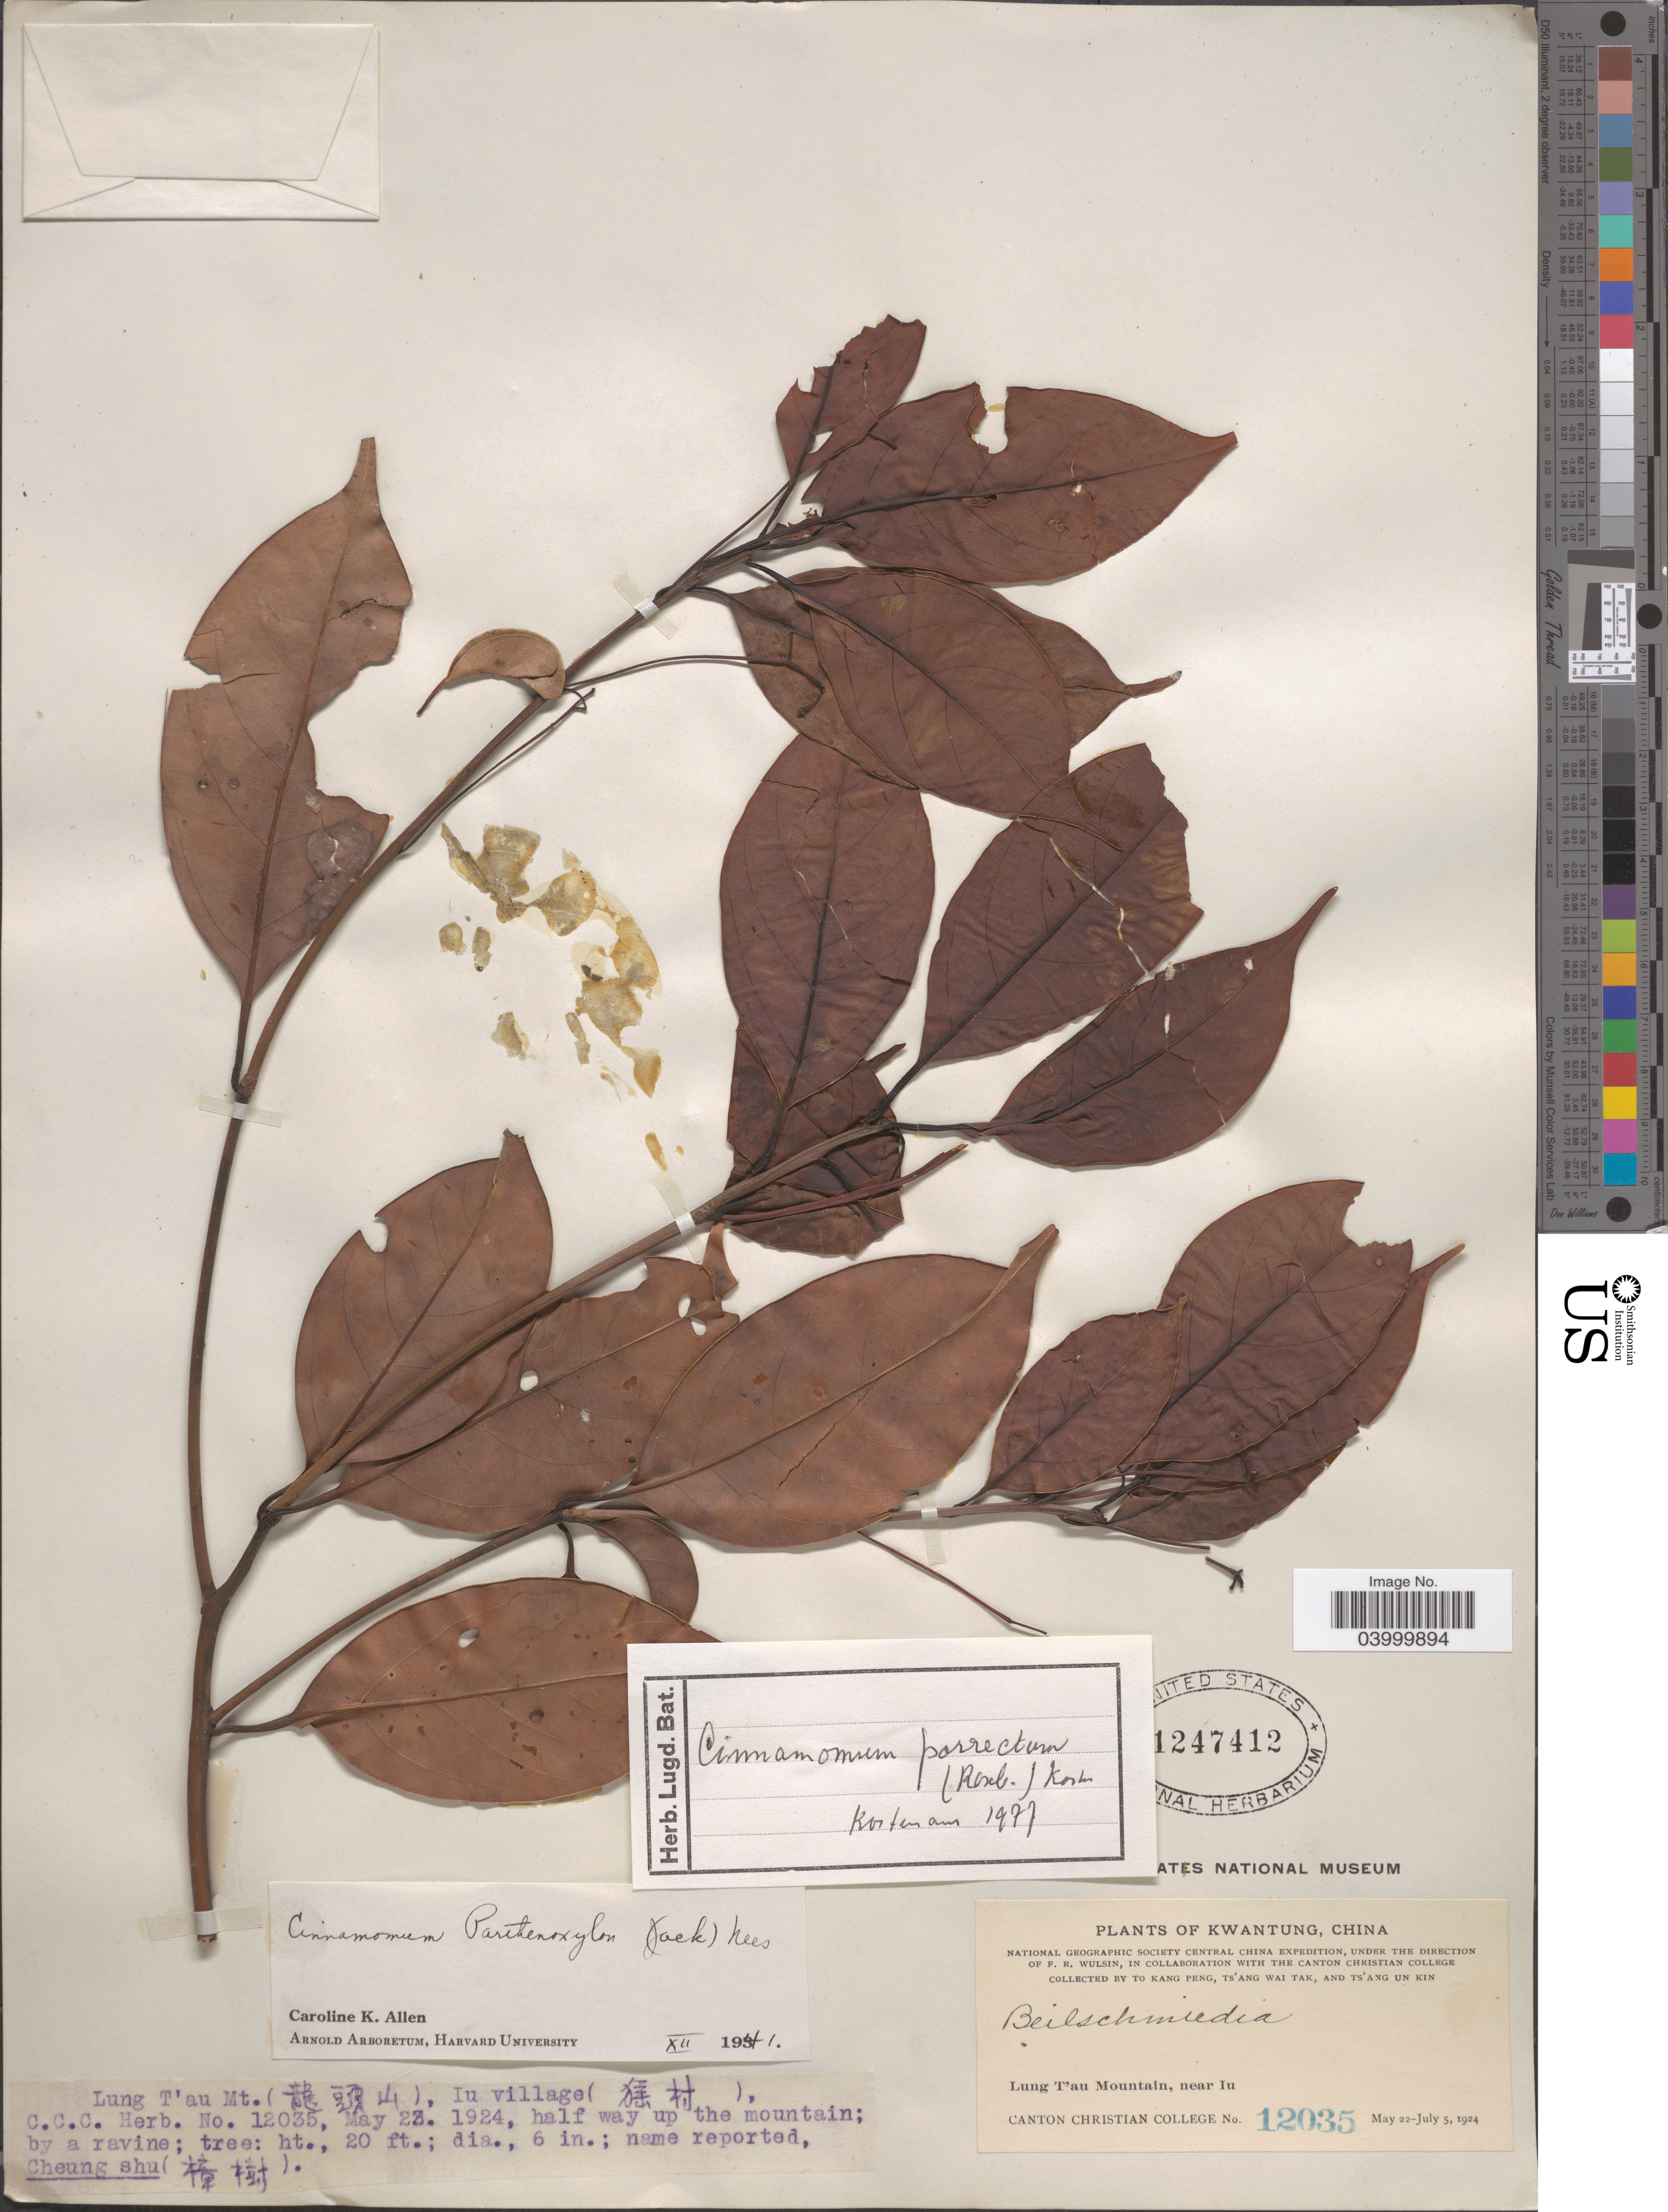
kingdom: Plantae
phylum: Tracheophyta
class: Magnoliopsida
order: Laurales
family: Lauraceae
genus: Cinnamomum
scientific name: Cinnamomum porrectum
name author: (Roxb.) Kosterm.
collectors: To Kang P'eng, W. T. Tsang & Ts' Ang Un Kin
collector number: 12035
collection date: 1924-05-22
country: China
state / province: Guangdong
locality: Kwantung. Lung T'au Mountain (X), near iu village (X).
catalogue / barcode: US 1247412